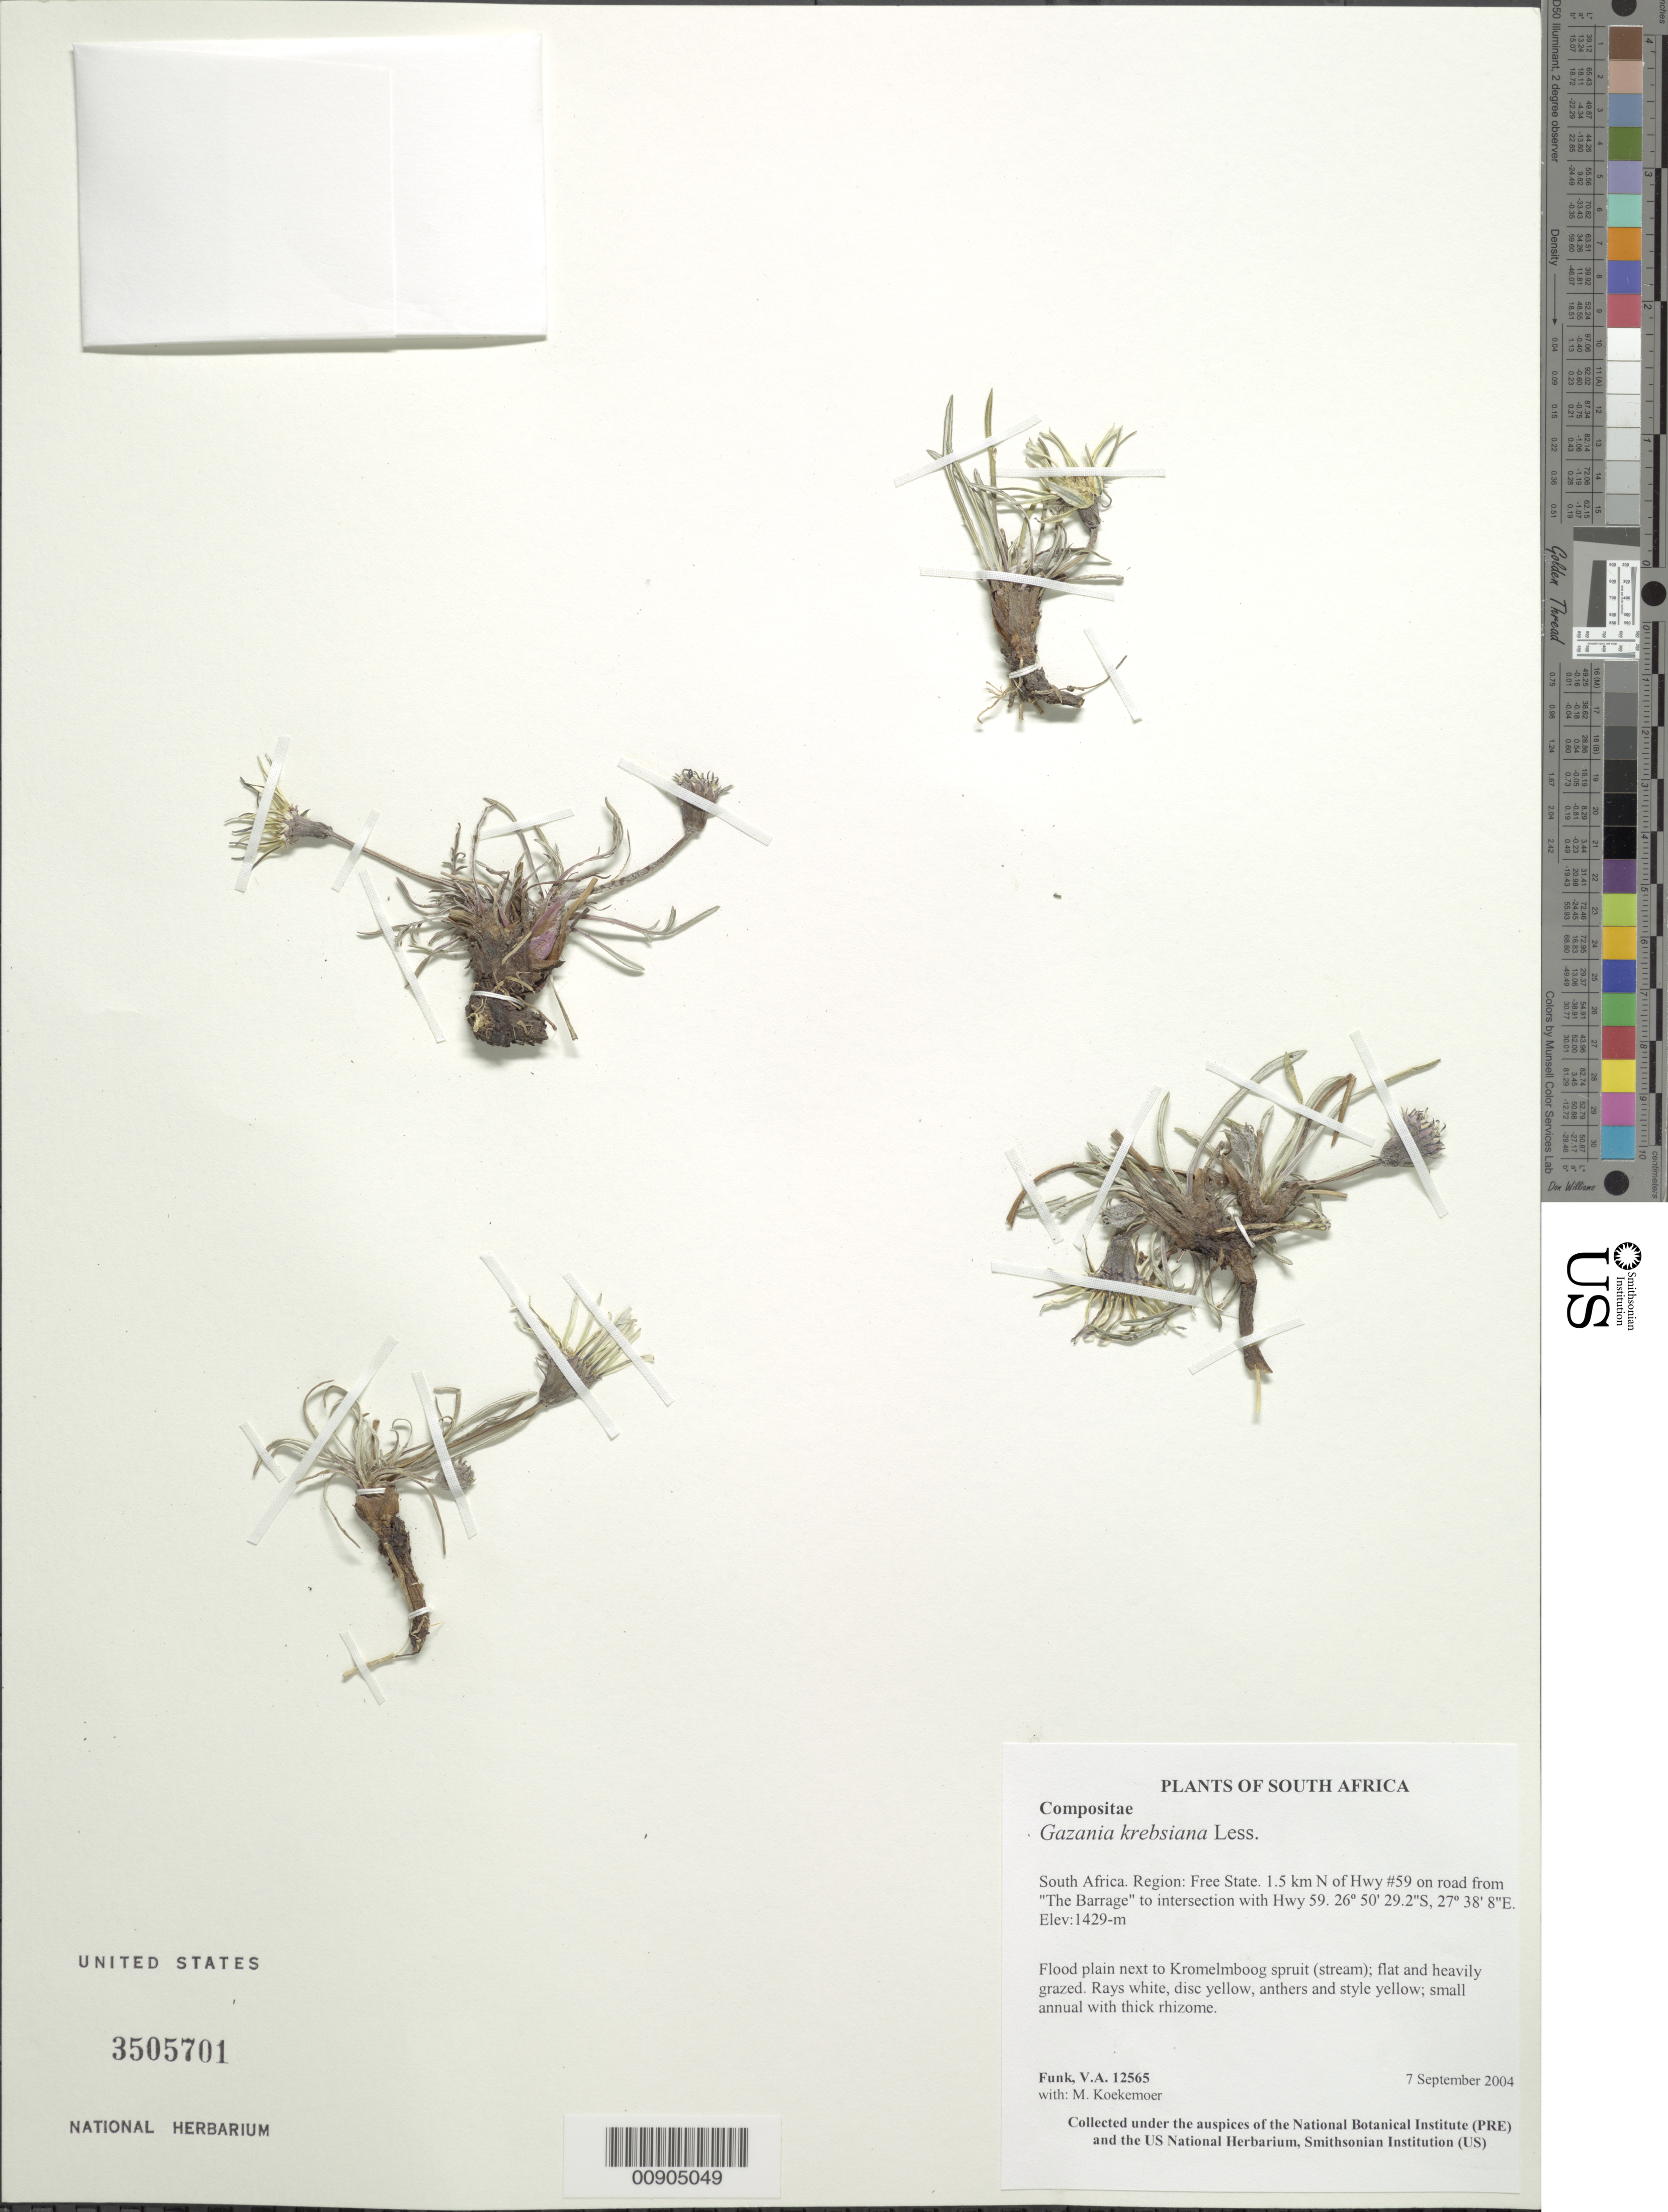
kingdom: Plantae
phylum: Tracheophyta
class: Magnoliopsida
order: Asterales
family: Asteraceae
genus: Gazania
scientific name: Gazania krebsiana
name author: Less.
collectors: V. Funk & M. Koekemoer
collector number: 12565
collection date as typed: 7 September 2004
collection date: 2004-09-07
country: South Africa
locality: Free State, 1.5 km N of Hwy. 59, on road from "The Barrage" to intersection with Hwy. 59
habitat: Flood plain next to Kromelmboog spruit (stream); flat and heavily grazed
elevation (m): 1429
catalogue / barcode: US 3505701